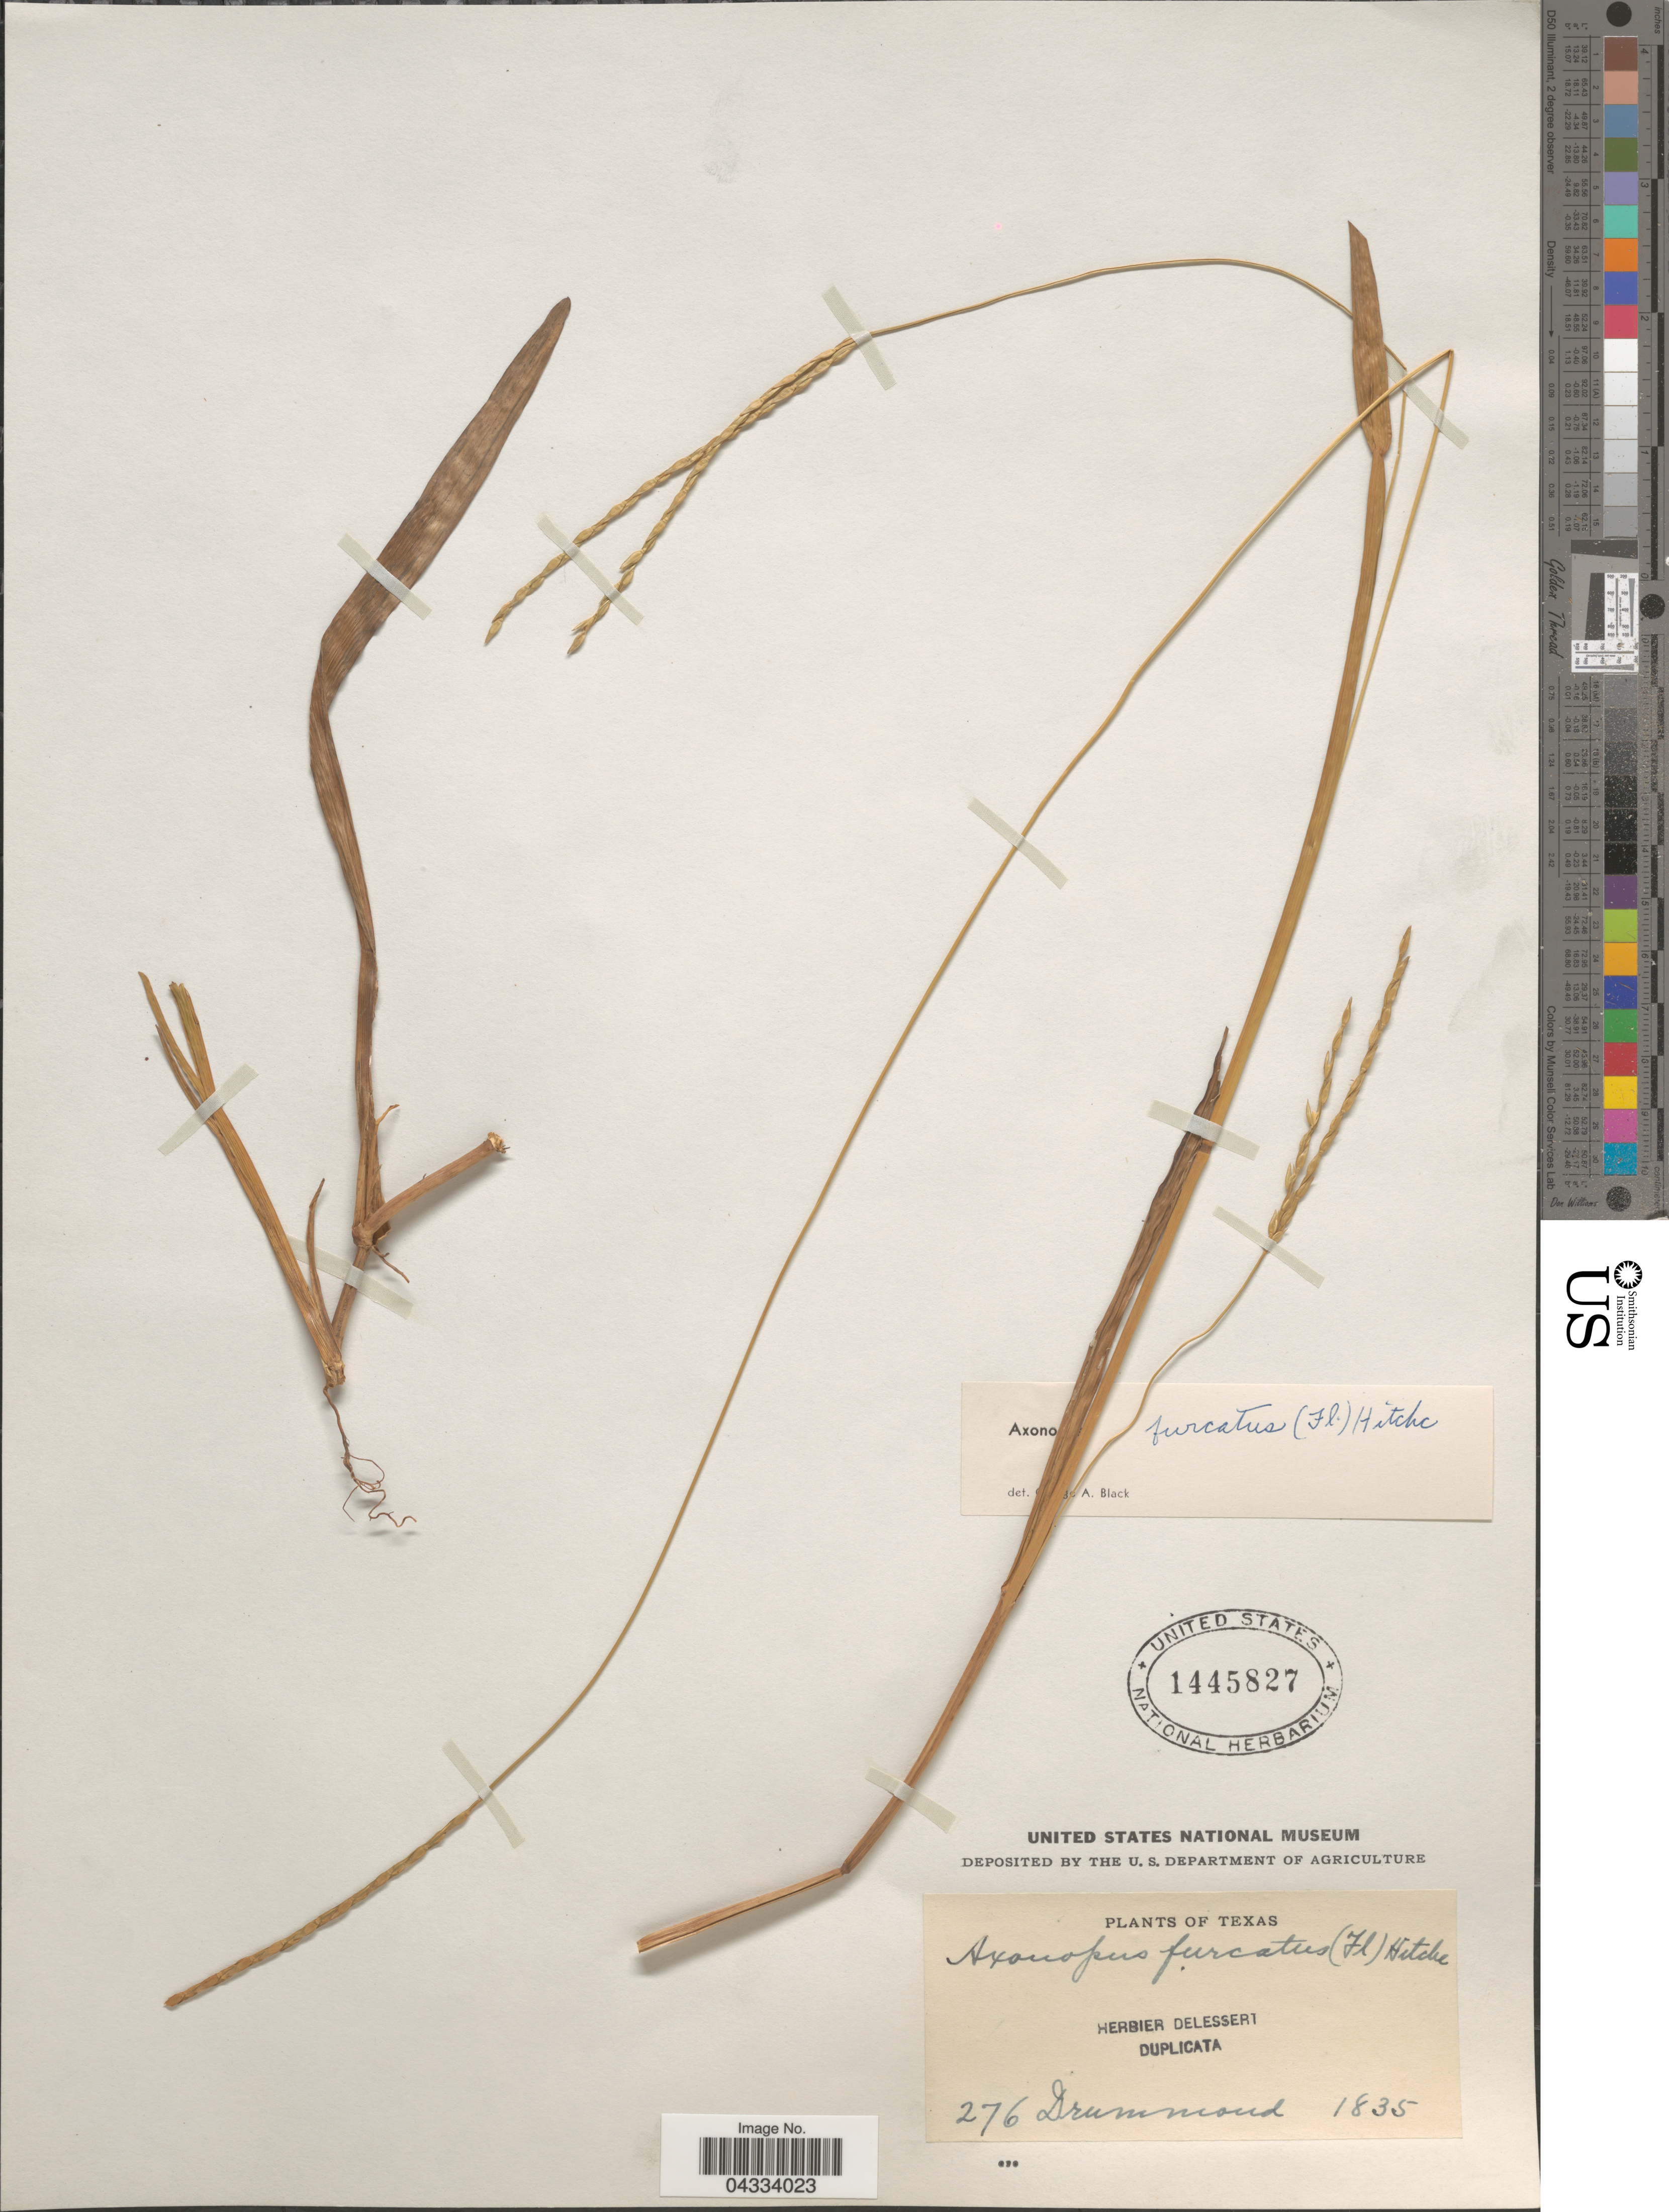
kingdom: Plantae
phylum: Tracheophyta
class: Liliopsida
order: Poales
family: Poaceae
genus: Axonopus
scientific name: Axonopus furcatus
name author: (Flüggé) Hitchc.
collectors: -. Drummond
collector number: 276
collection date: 1835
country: United States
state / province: Texas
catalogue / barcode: US 1445827